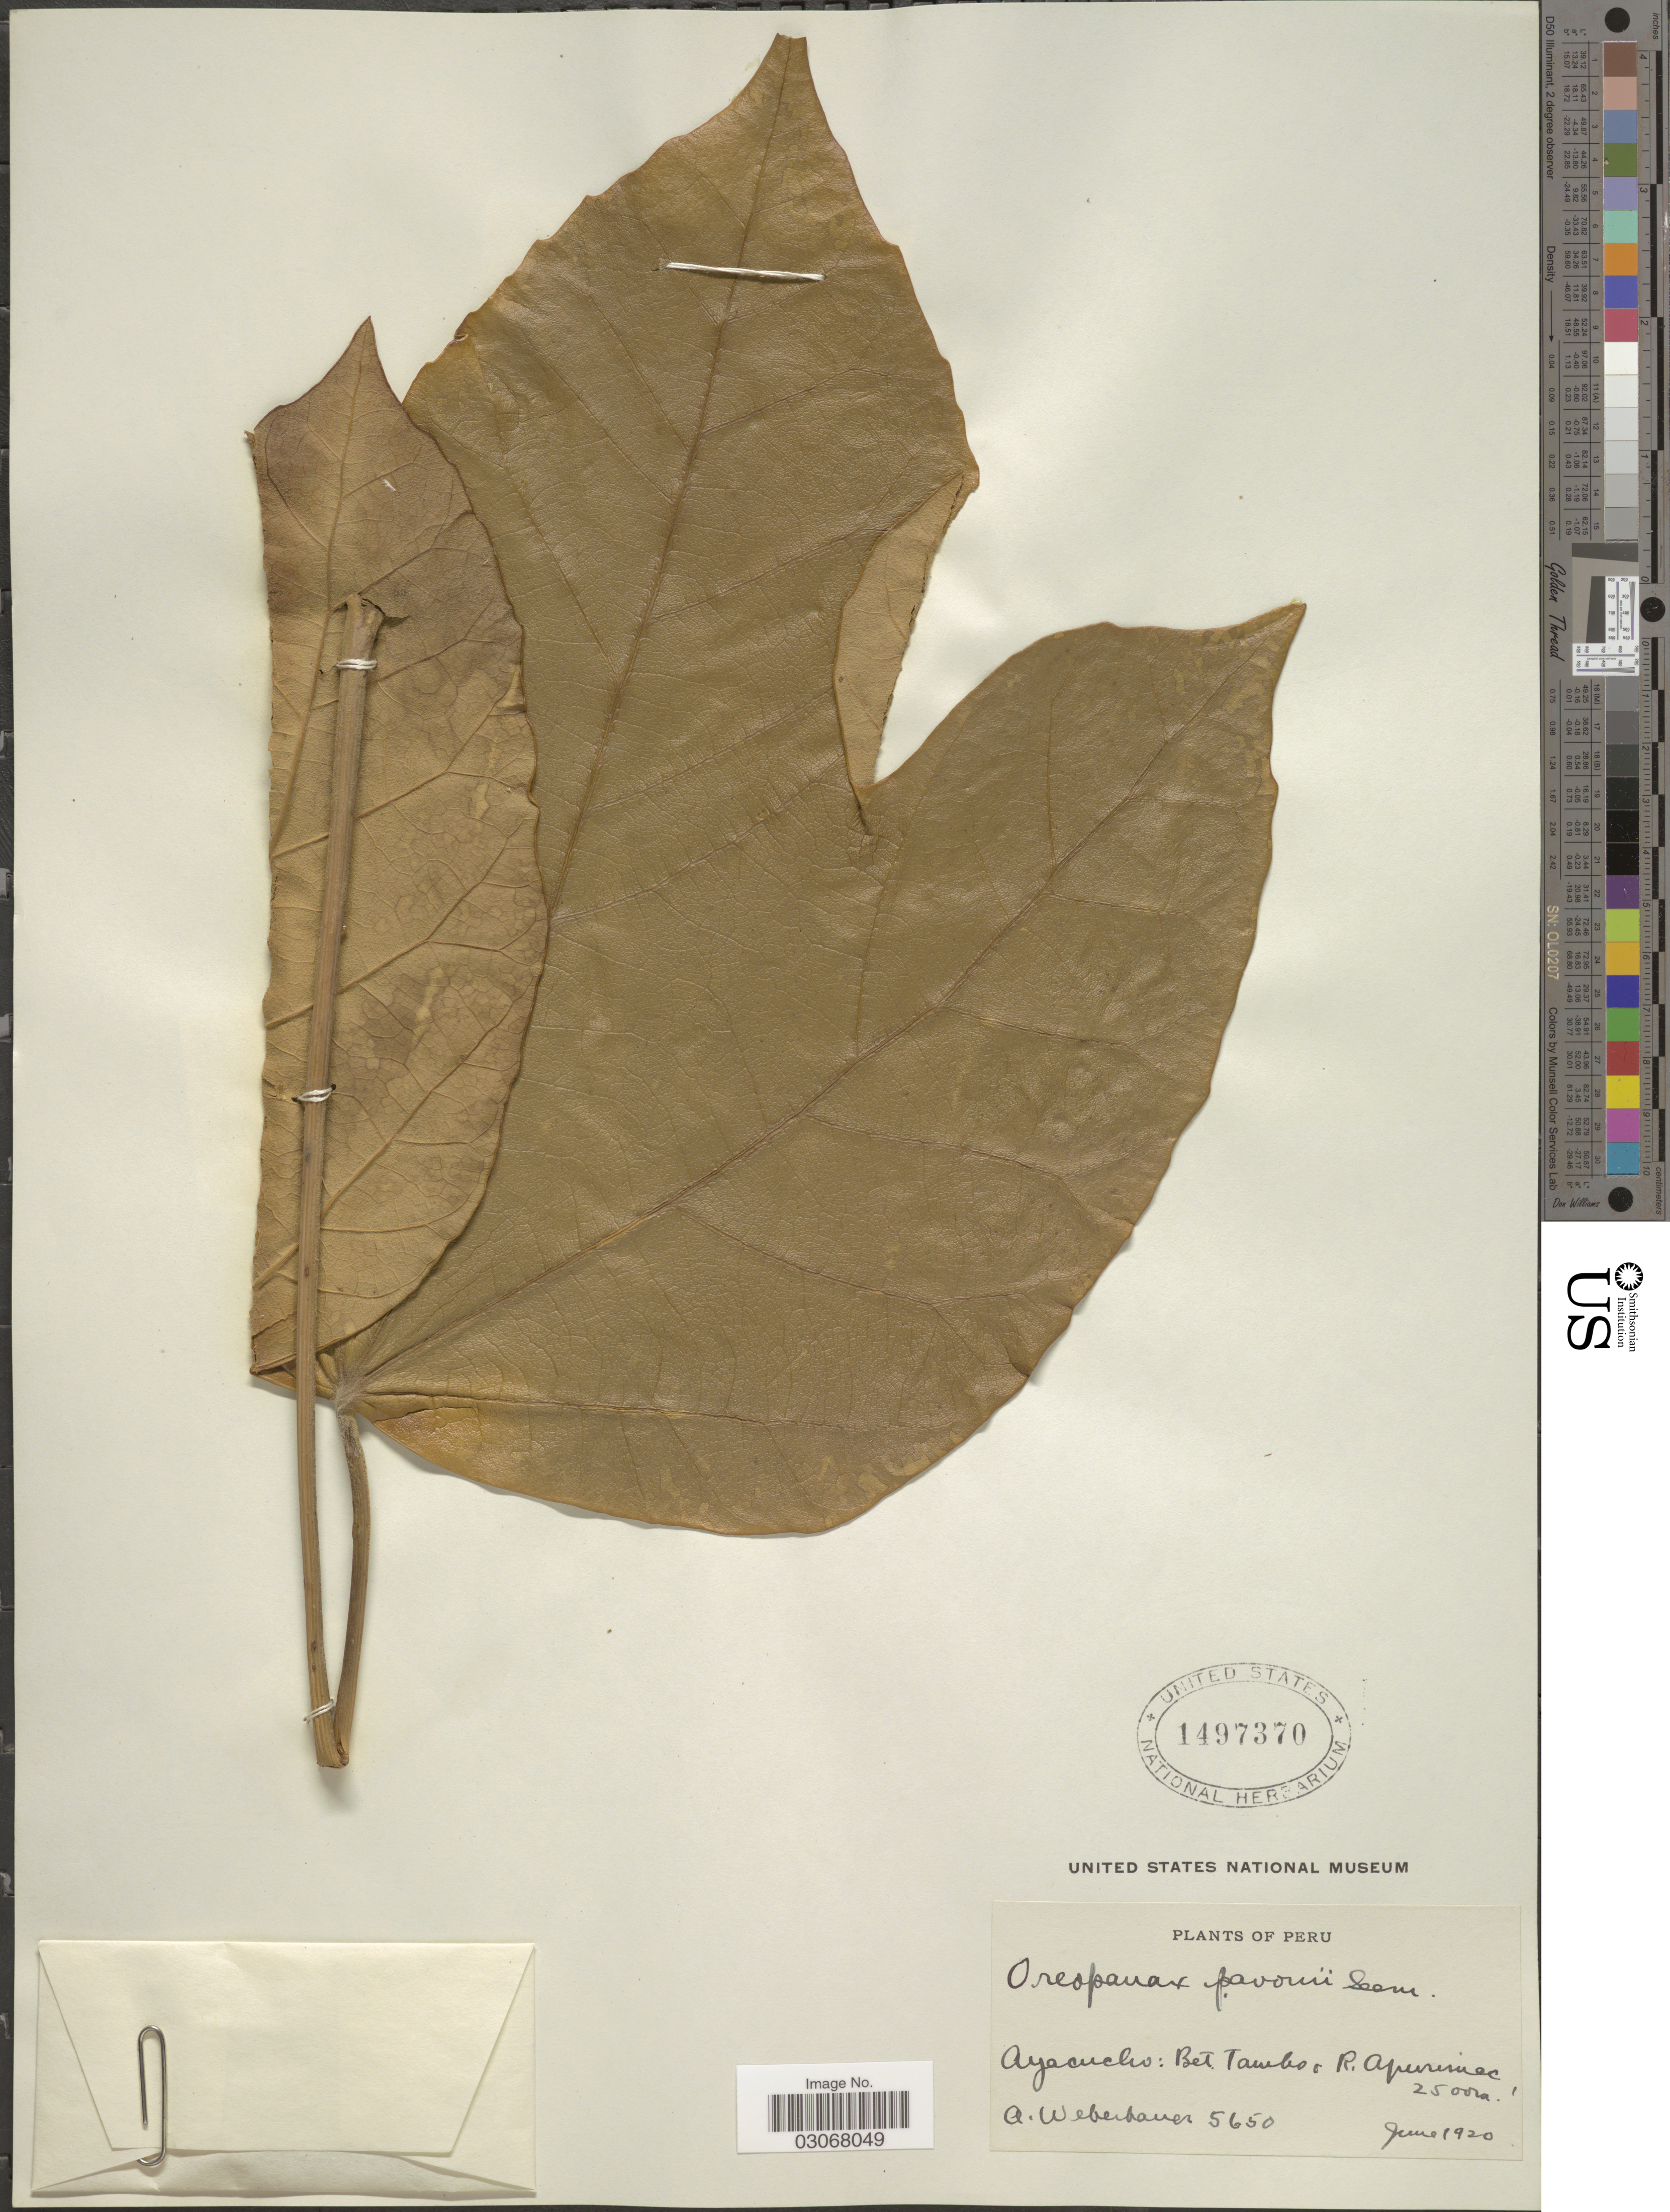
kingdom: Plantae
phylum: Tracheophyta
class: Magnoliopsida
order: Apiales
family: Araliaceae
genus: Oreopanax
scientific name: Oreopanax pavonii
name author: Seem.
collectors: A. Weberbauer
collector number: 5650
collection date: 1920-06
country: Peru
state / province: Ayacucho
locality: Ayacucho: Bet. Tambo & R. Apurimac.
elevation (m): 2500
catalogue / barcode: US 1497370